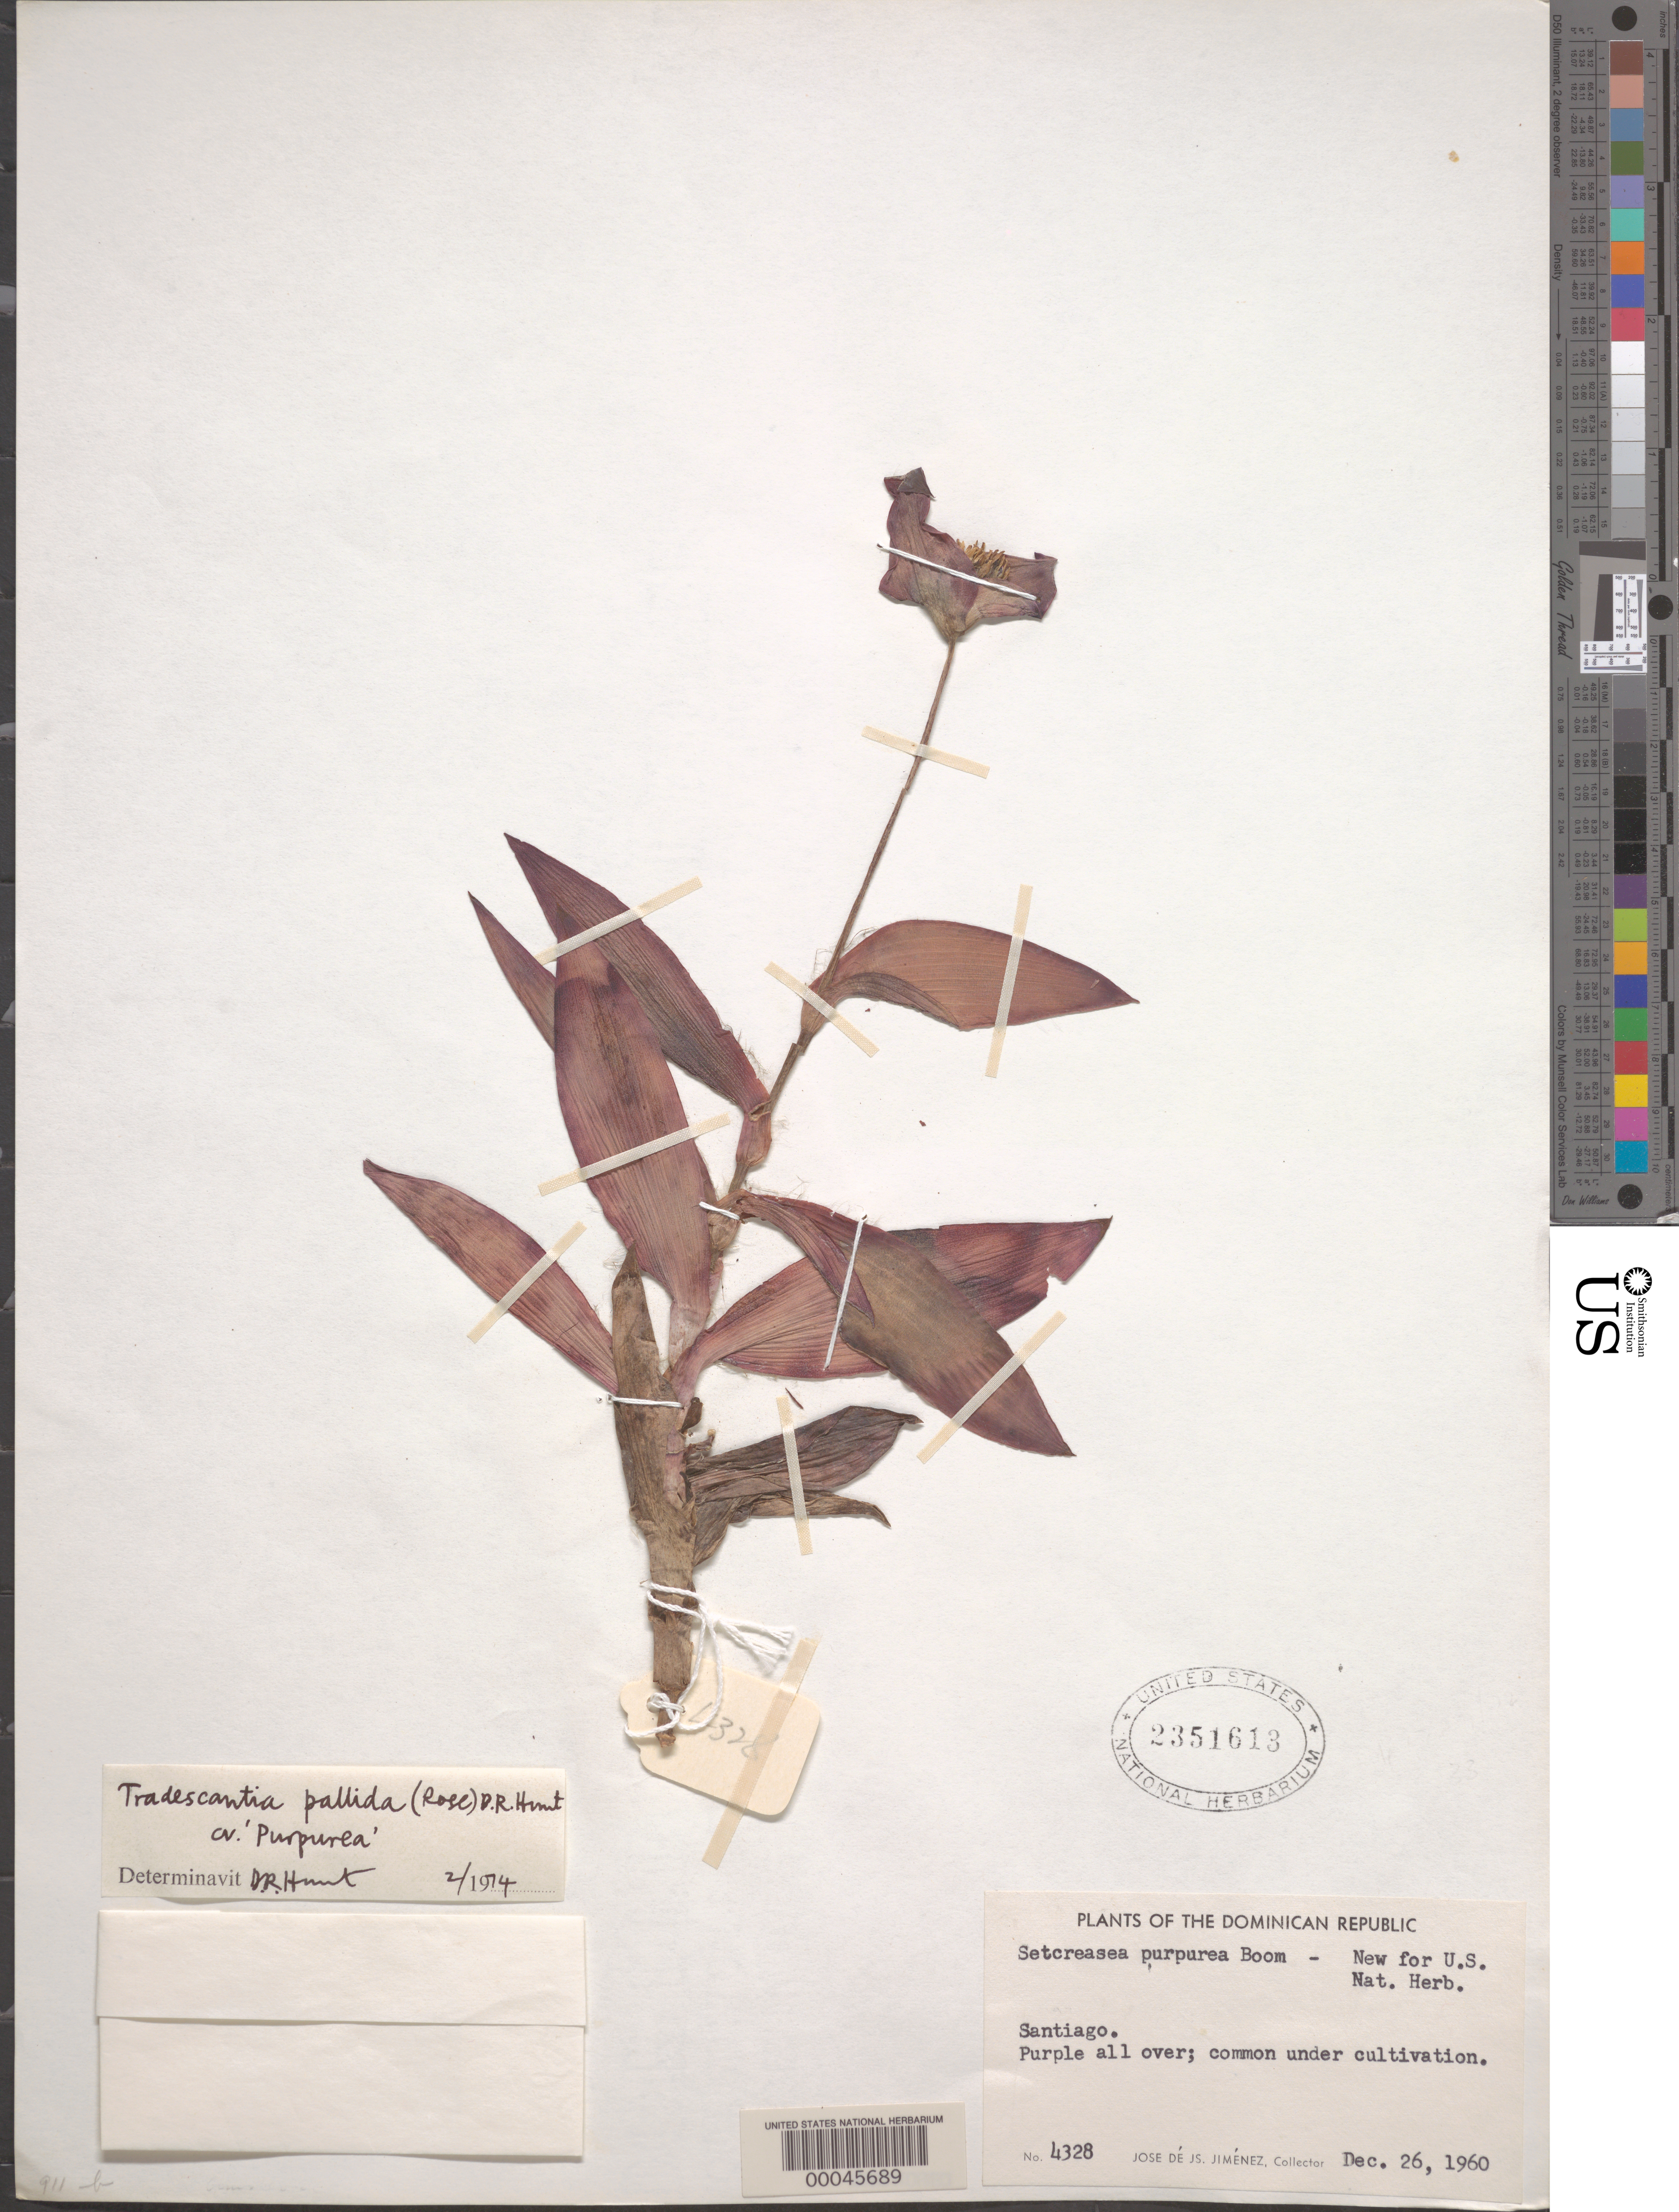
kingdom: Plantae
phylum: Tracheophyta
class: Liliopsida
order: Commelinales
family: Commelinaceae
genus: Tradescantia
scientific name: Tradescantia pallida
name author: (Rose) D.R. Hunt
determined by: Hunt, D. R.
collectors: J. J. Jiménez Almonte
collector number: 4328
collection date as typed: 26 Dec 1960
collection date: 1960-12-26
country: Dominican Republic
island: Hispaniola Island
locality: Santiago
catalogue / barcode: US 2351613